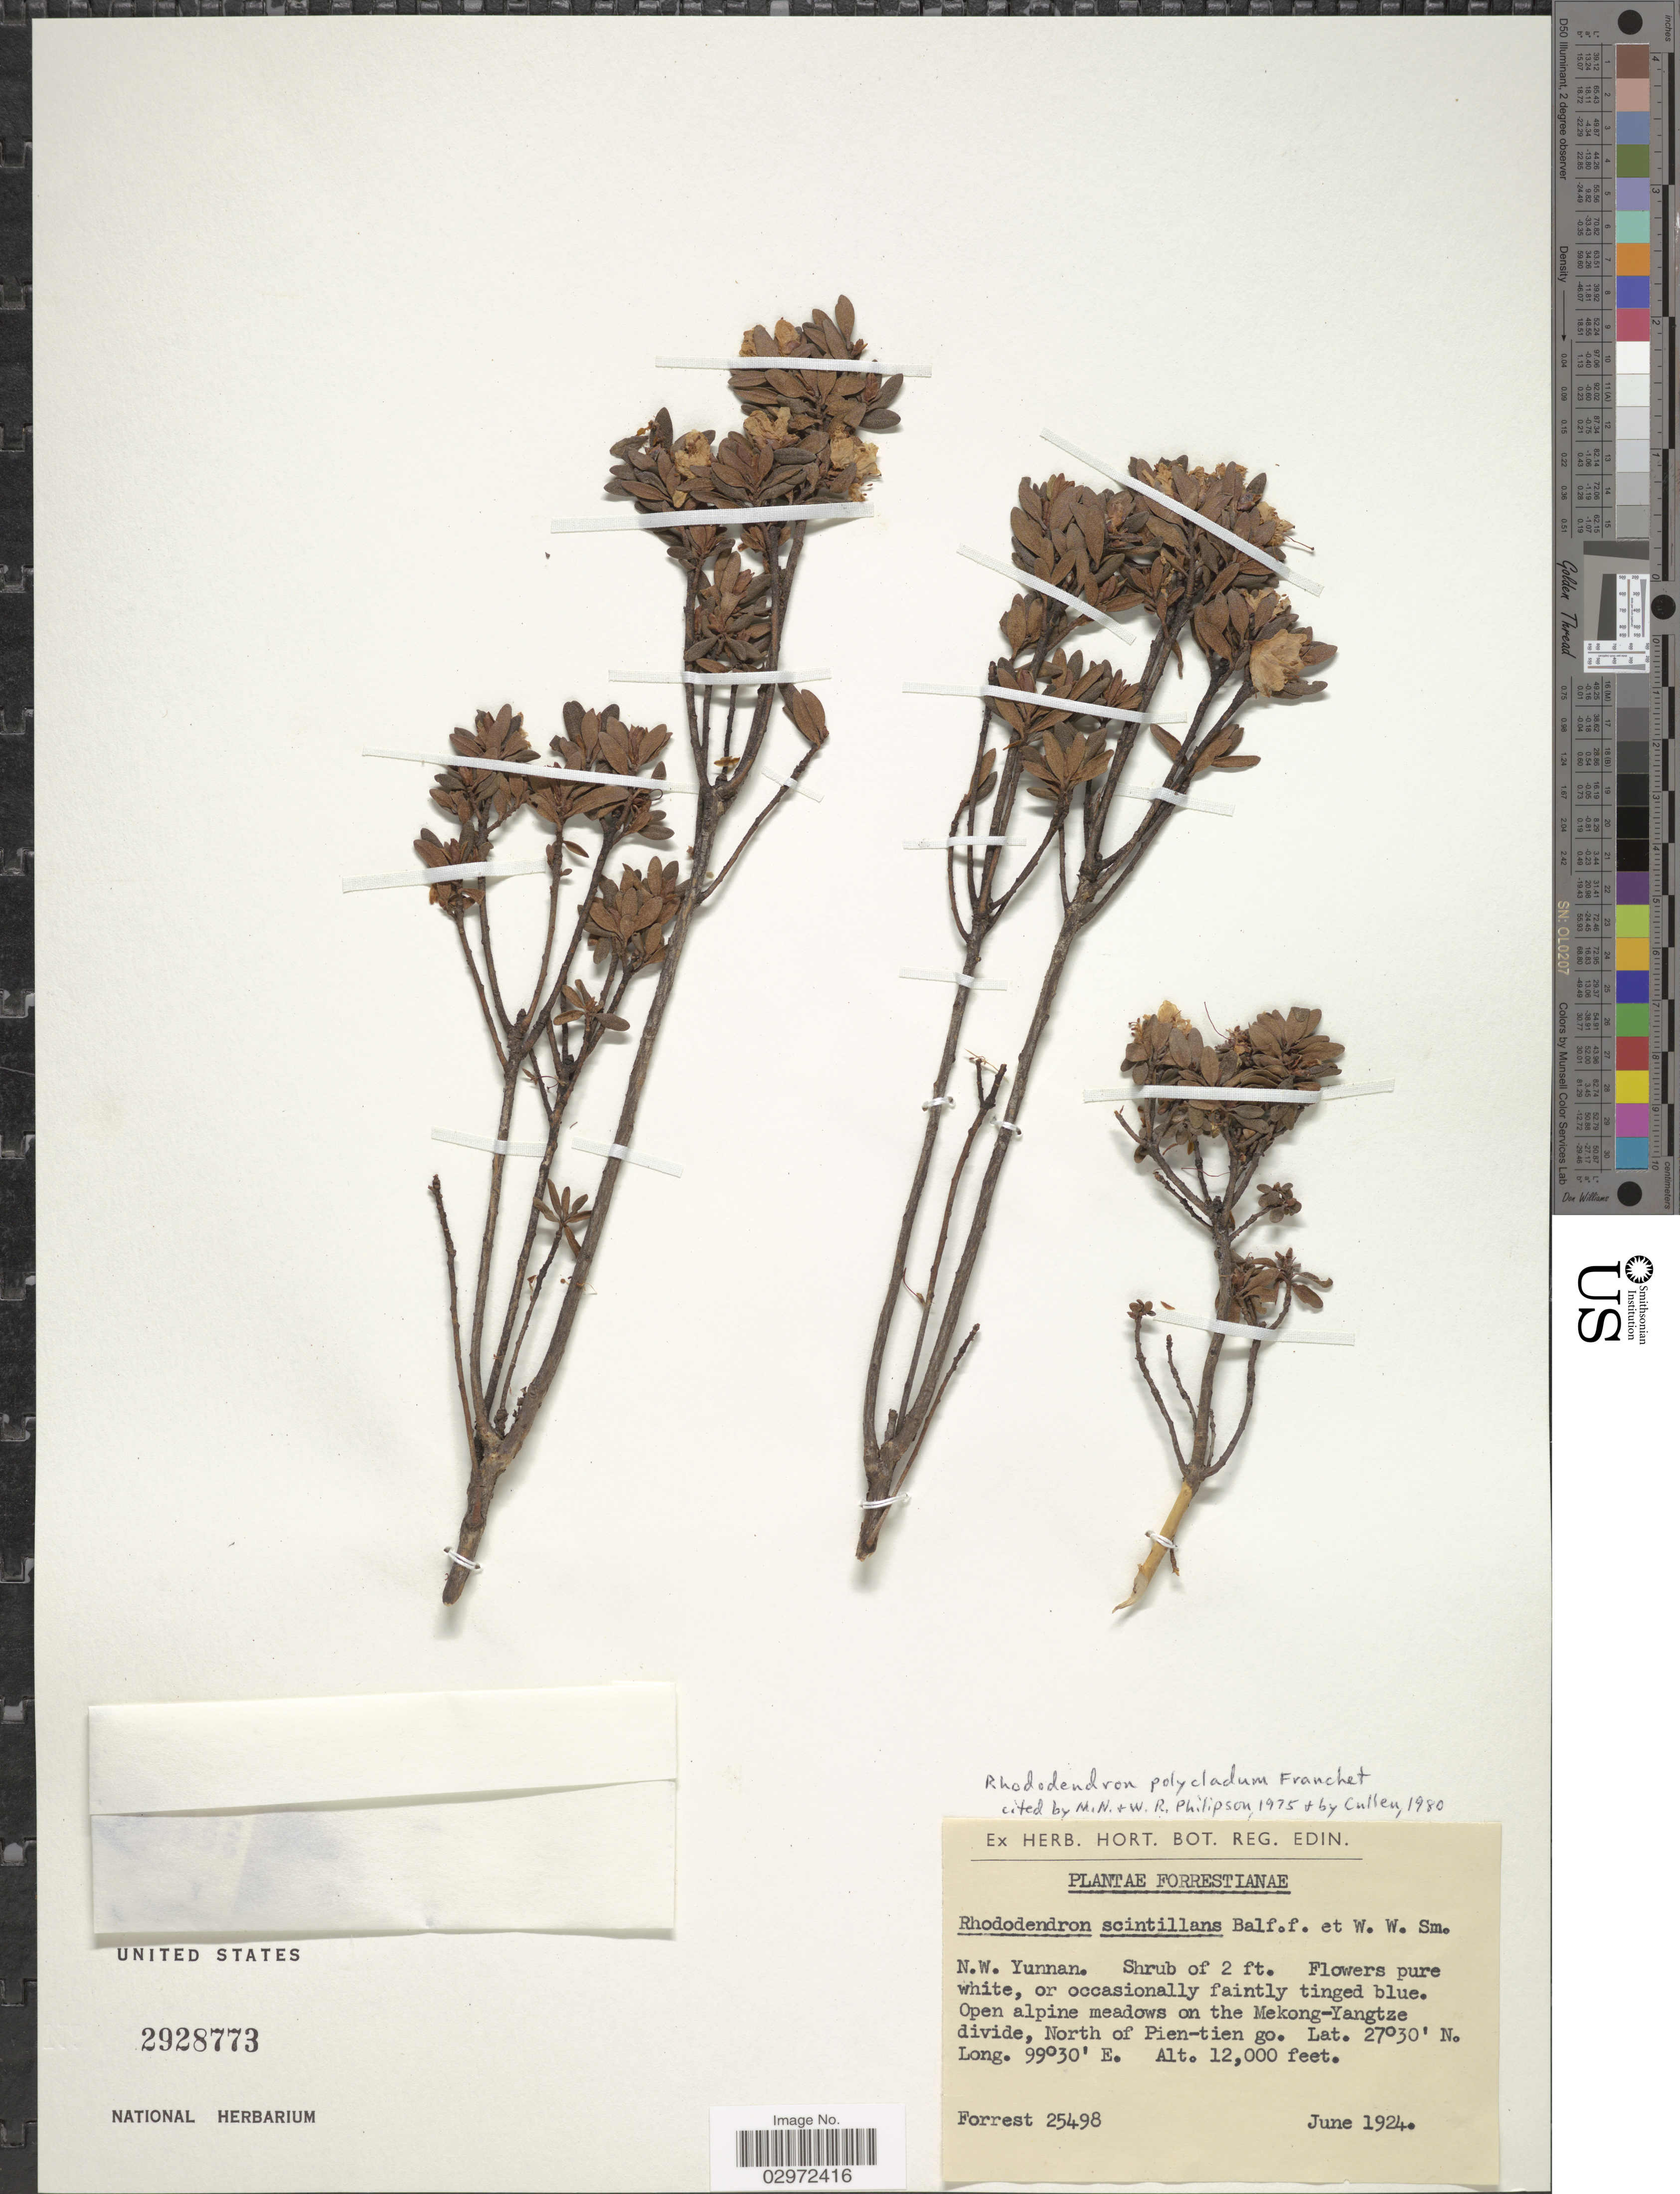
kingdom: Plantae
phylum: Tracheophyta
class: Magnoliopsida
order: Ericales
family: Ericaceae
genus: Rhododendron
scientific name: Rhododendron polycladum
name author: Franch.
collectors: -. Forrest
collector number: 25498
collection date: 1924-06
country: China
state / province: Yunnan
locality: Mid. W. Yunnan. Open alpine meadows on the Mekong-Yangtze divide, North of Pien-tien go.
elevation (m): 3658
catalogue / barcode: US 2928773